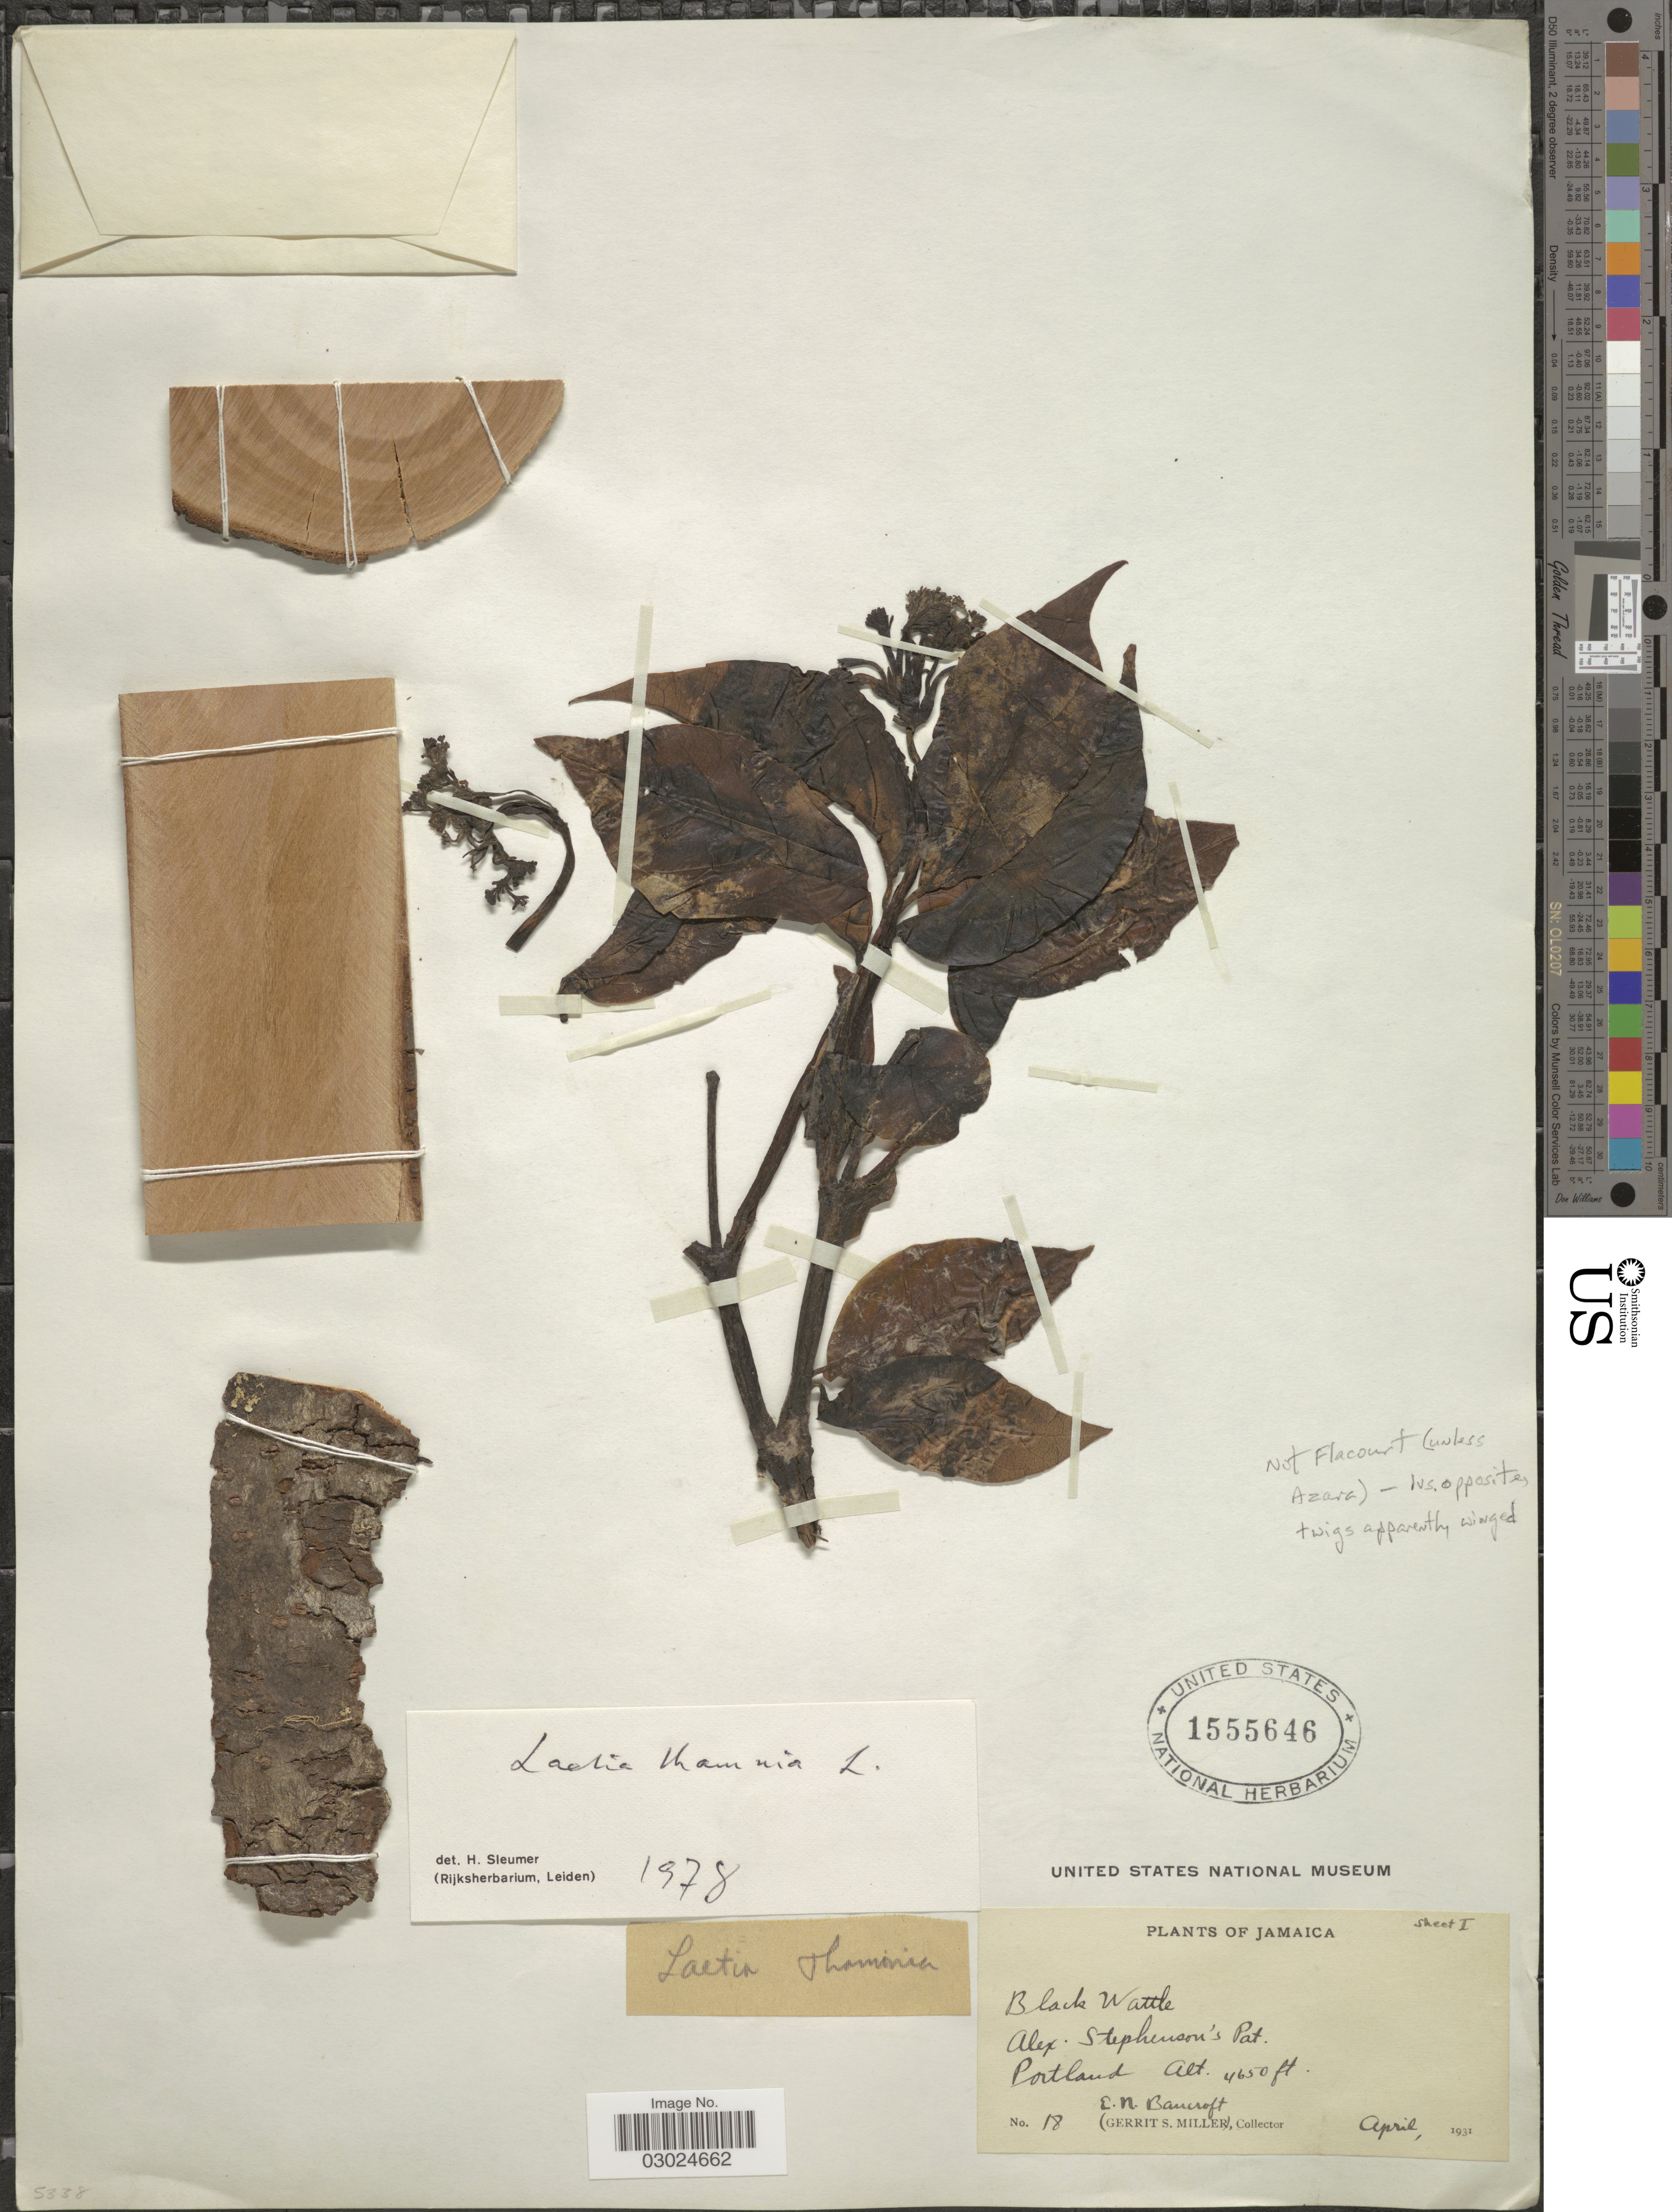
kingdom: Plantae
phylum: Tracheophyta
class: Magnoliopsida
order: Malpighiales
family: Salicaceae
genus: Laetia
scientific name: Laetia thamnia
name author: L.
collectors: E. Bancroft & G. S. Miller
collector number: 18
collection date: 1931-04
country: Jamaica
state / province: Portland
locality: Alex. Stephenson's Pat. [unsure placement]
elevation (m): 1417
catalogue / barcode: US 1555646